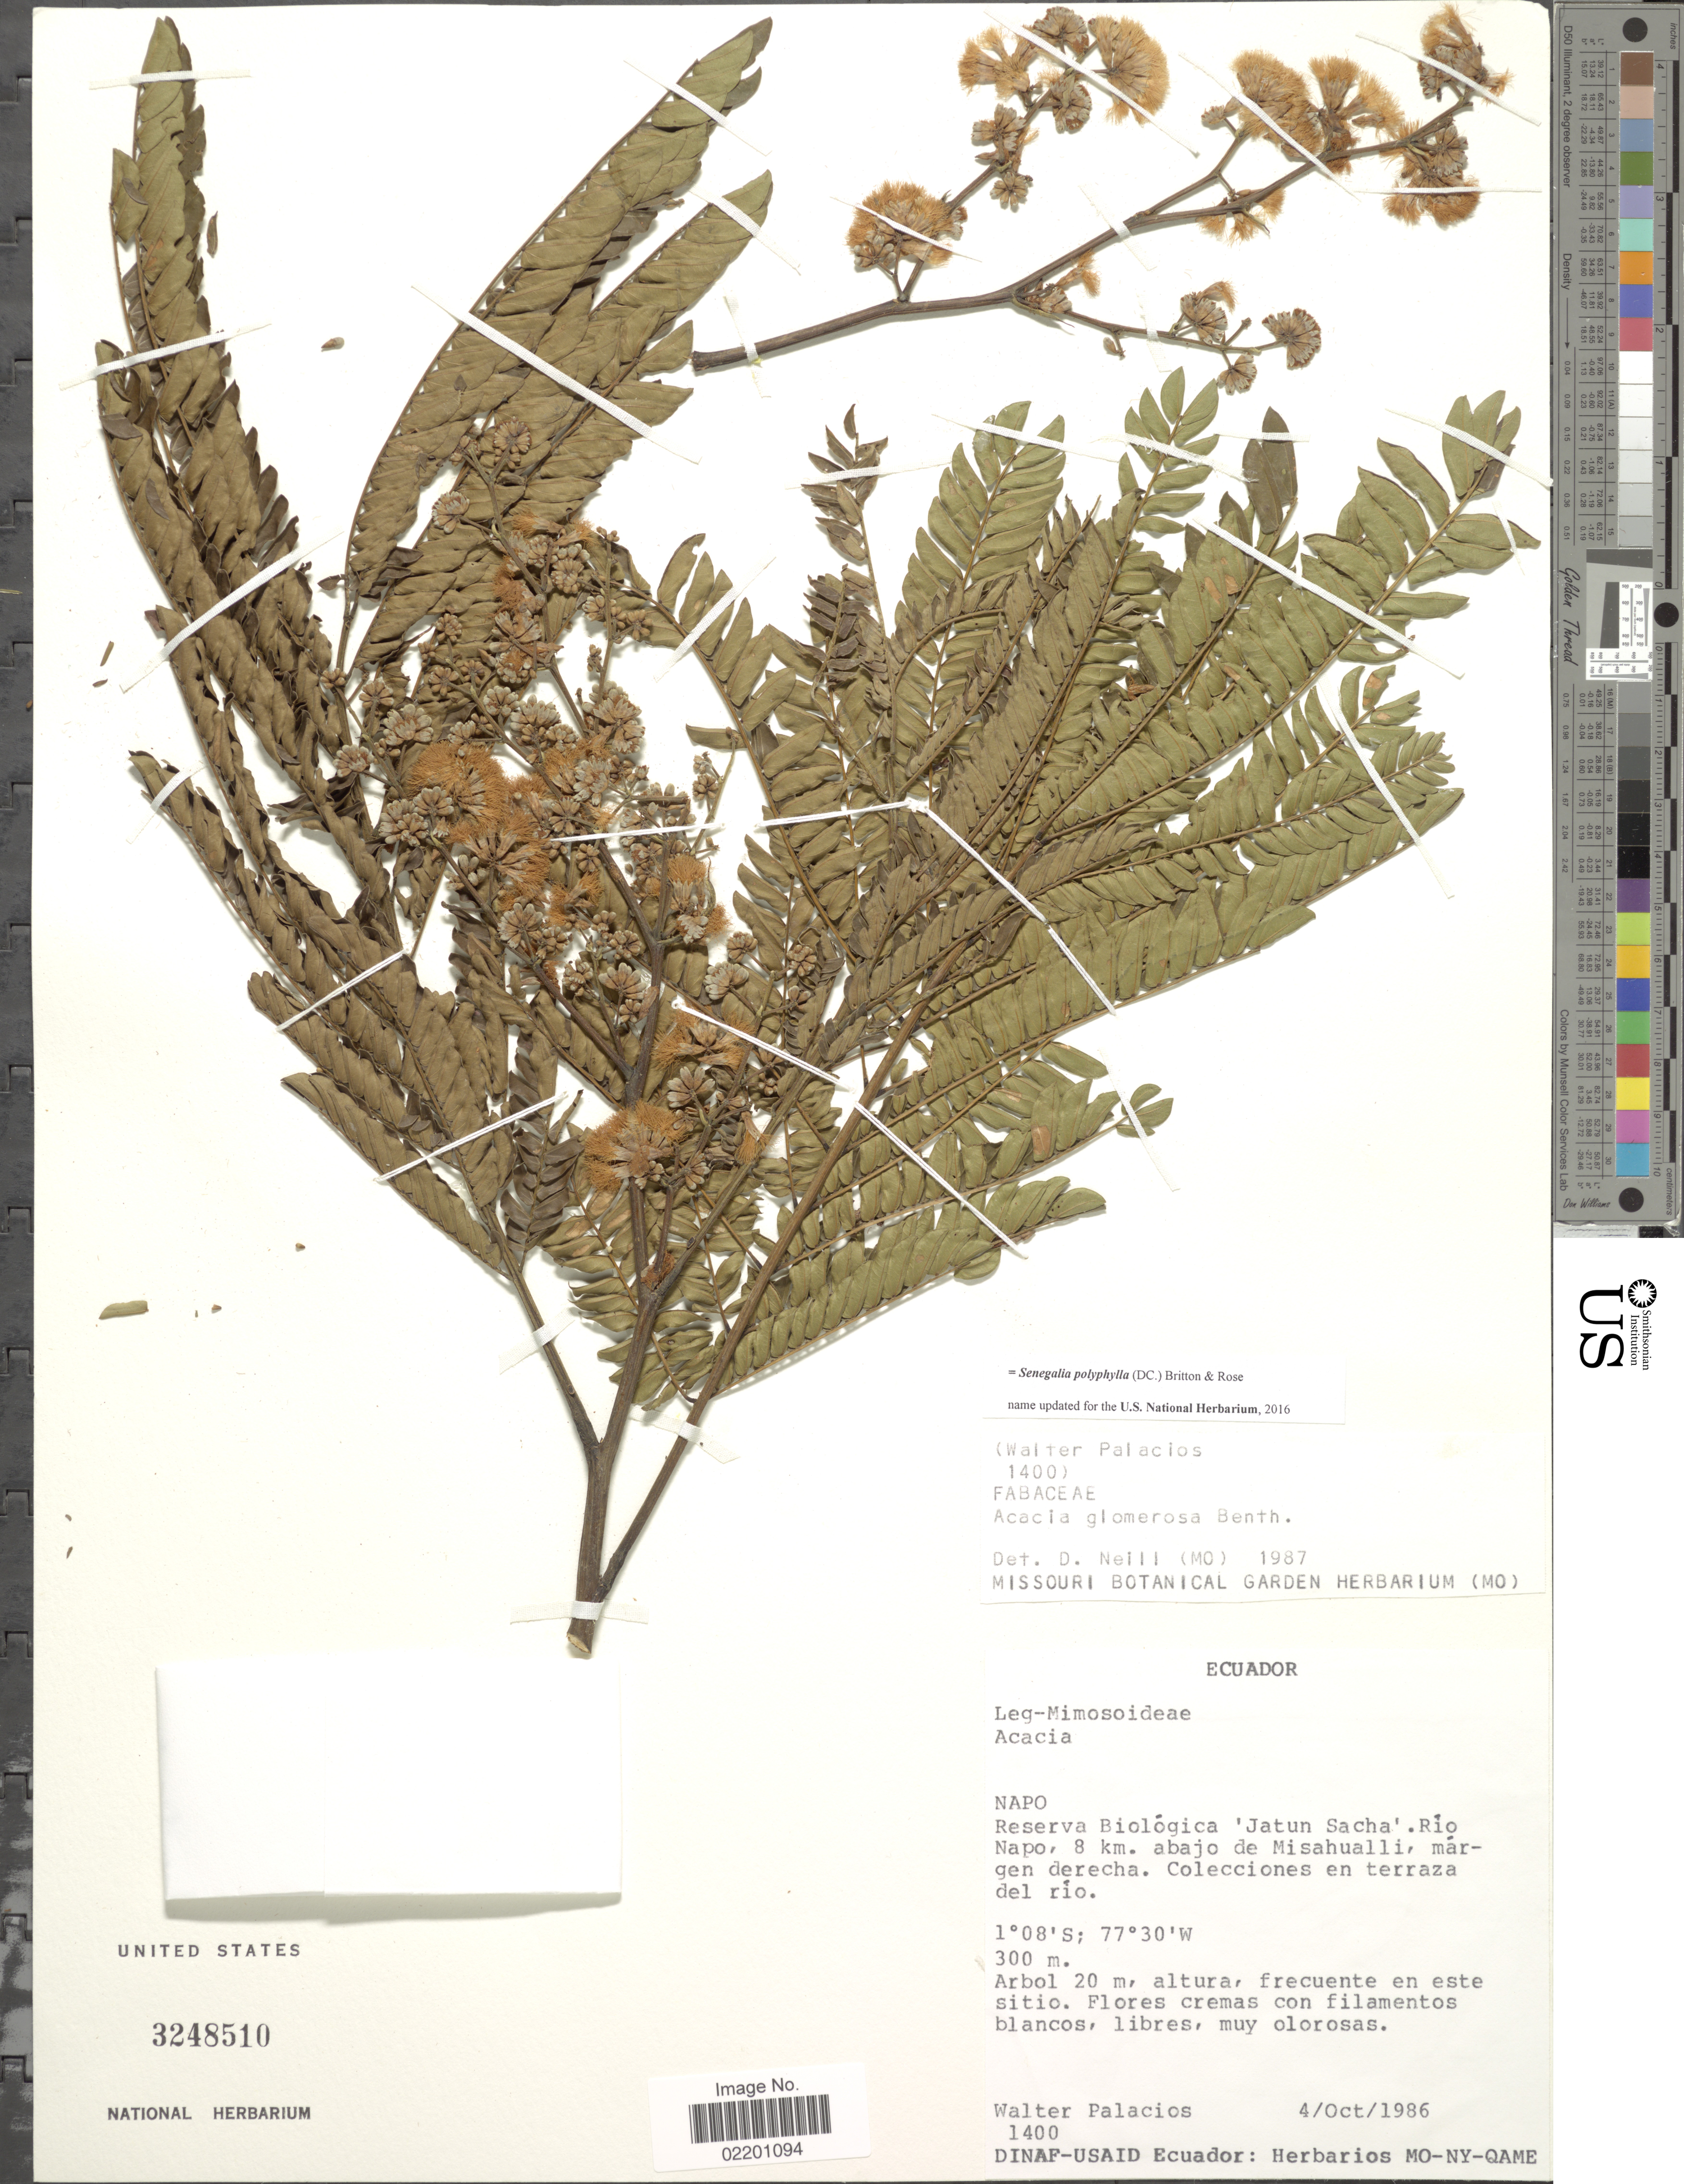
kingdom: Plantae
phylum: Tracheophyta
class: Magnoliopsida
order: Fabales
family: Fabaceae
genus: Senegalia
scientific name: Senegalia polyphylla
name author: (DC.) Britton & Rose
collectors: W. Palacios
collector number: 1400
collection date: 1986-10-04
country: Ecuador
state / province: Napo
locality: Reserva Biologica 'Jatun Sacha'. Rio Napo, 8 km. abajo de Misa hualli, margen derecha. Colecciones en terraza del rio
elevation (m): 300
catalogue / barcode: US 3248510